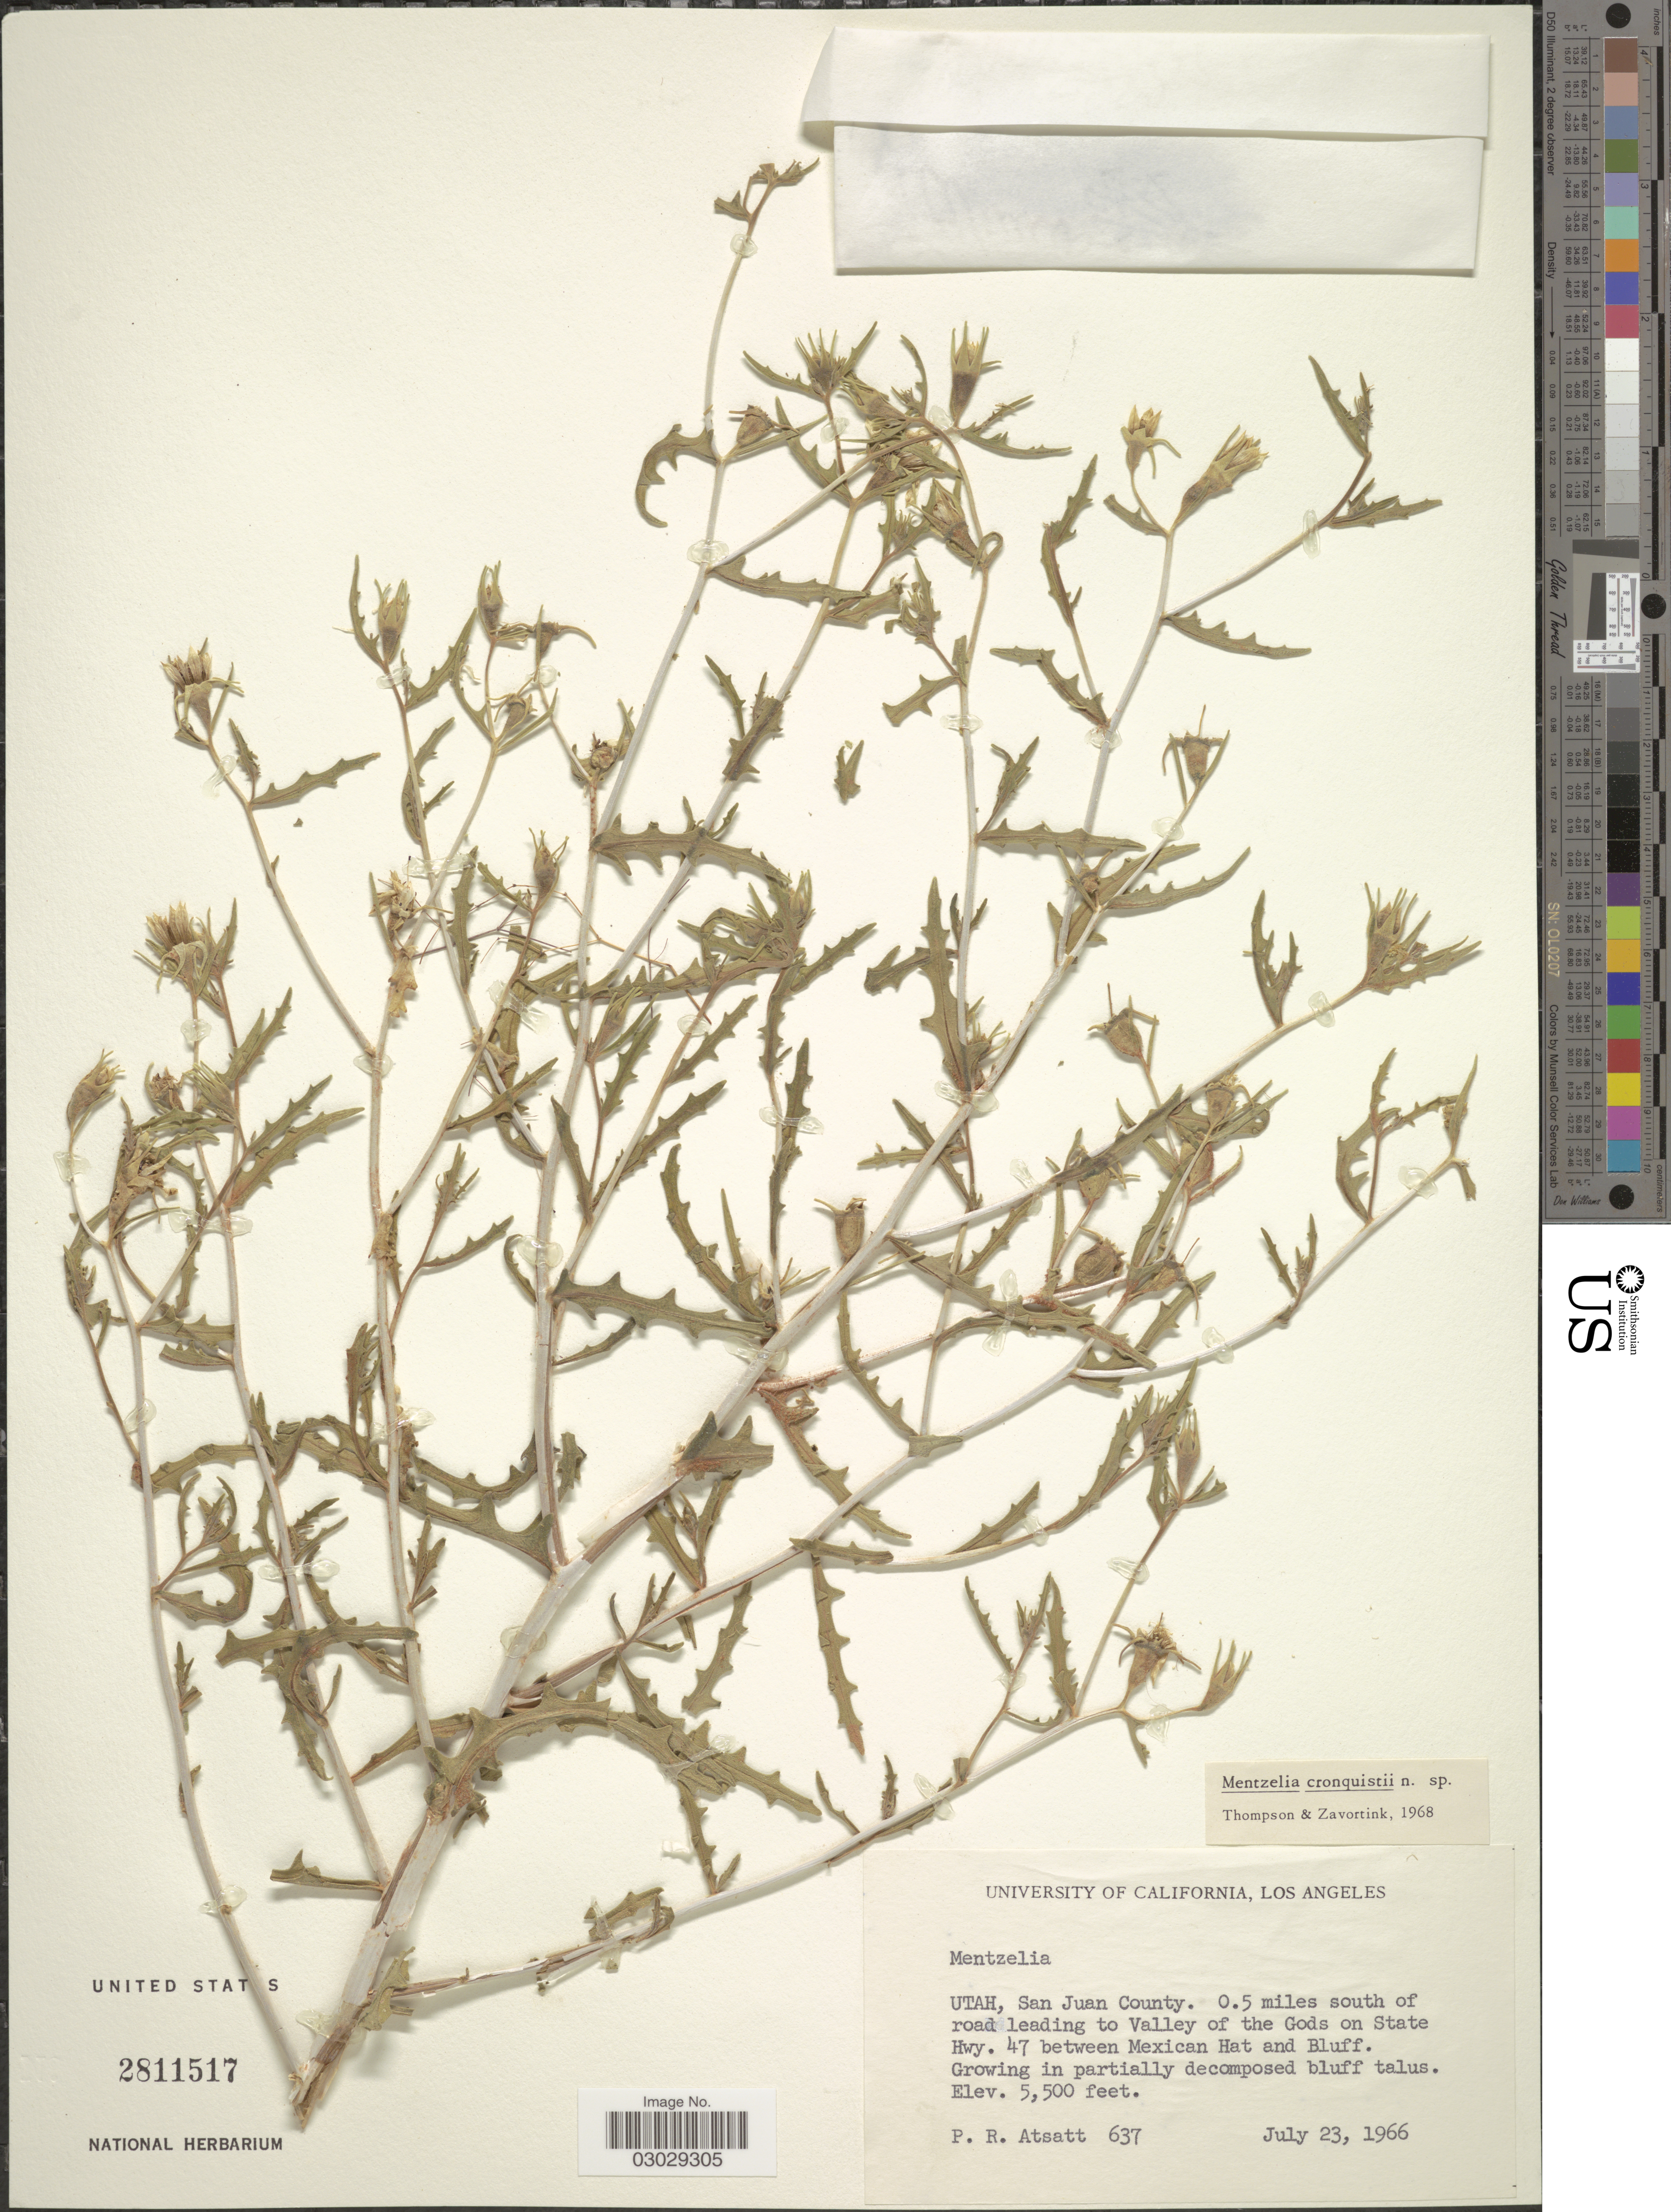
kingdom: Plantae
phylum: Tracheophyta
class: Magnoliopsida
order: Cornales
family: Loasaceae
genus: Mentzelia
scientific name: Mentzelia cronquistii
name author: H.J. Thomps. & Prigge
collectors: P. R. Atsatt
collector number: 637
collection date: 1966-07-23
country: United States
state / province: Utah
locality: San Juan County. 0.5 miles south of road leading to Valley of the Gods on State Hwy. 47 between Mexican Hat and Bluff.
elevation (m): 1676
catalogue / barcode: US 2811517